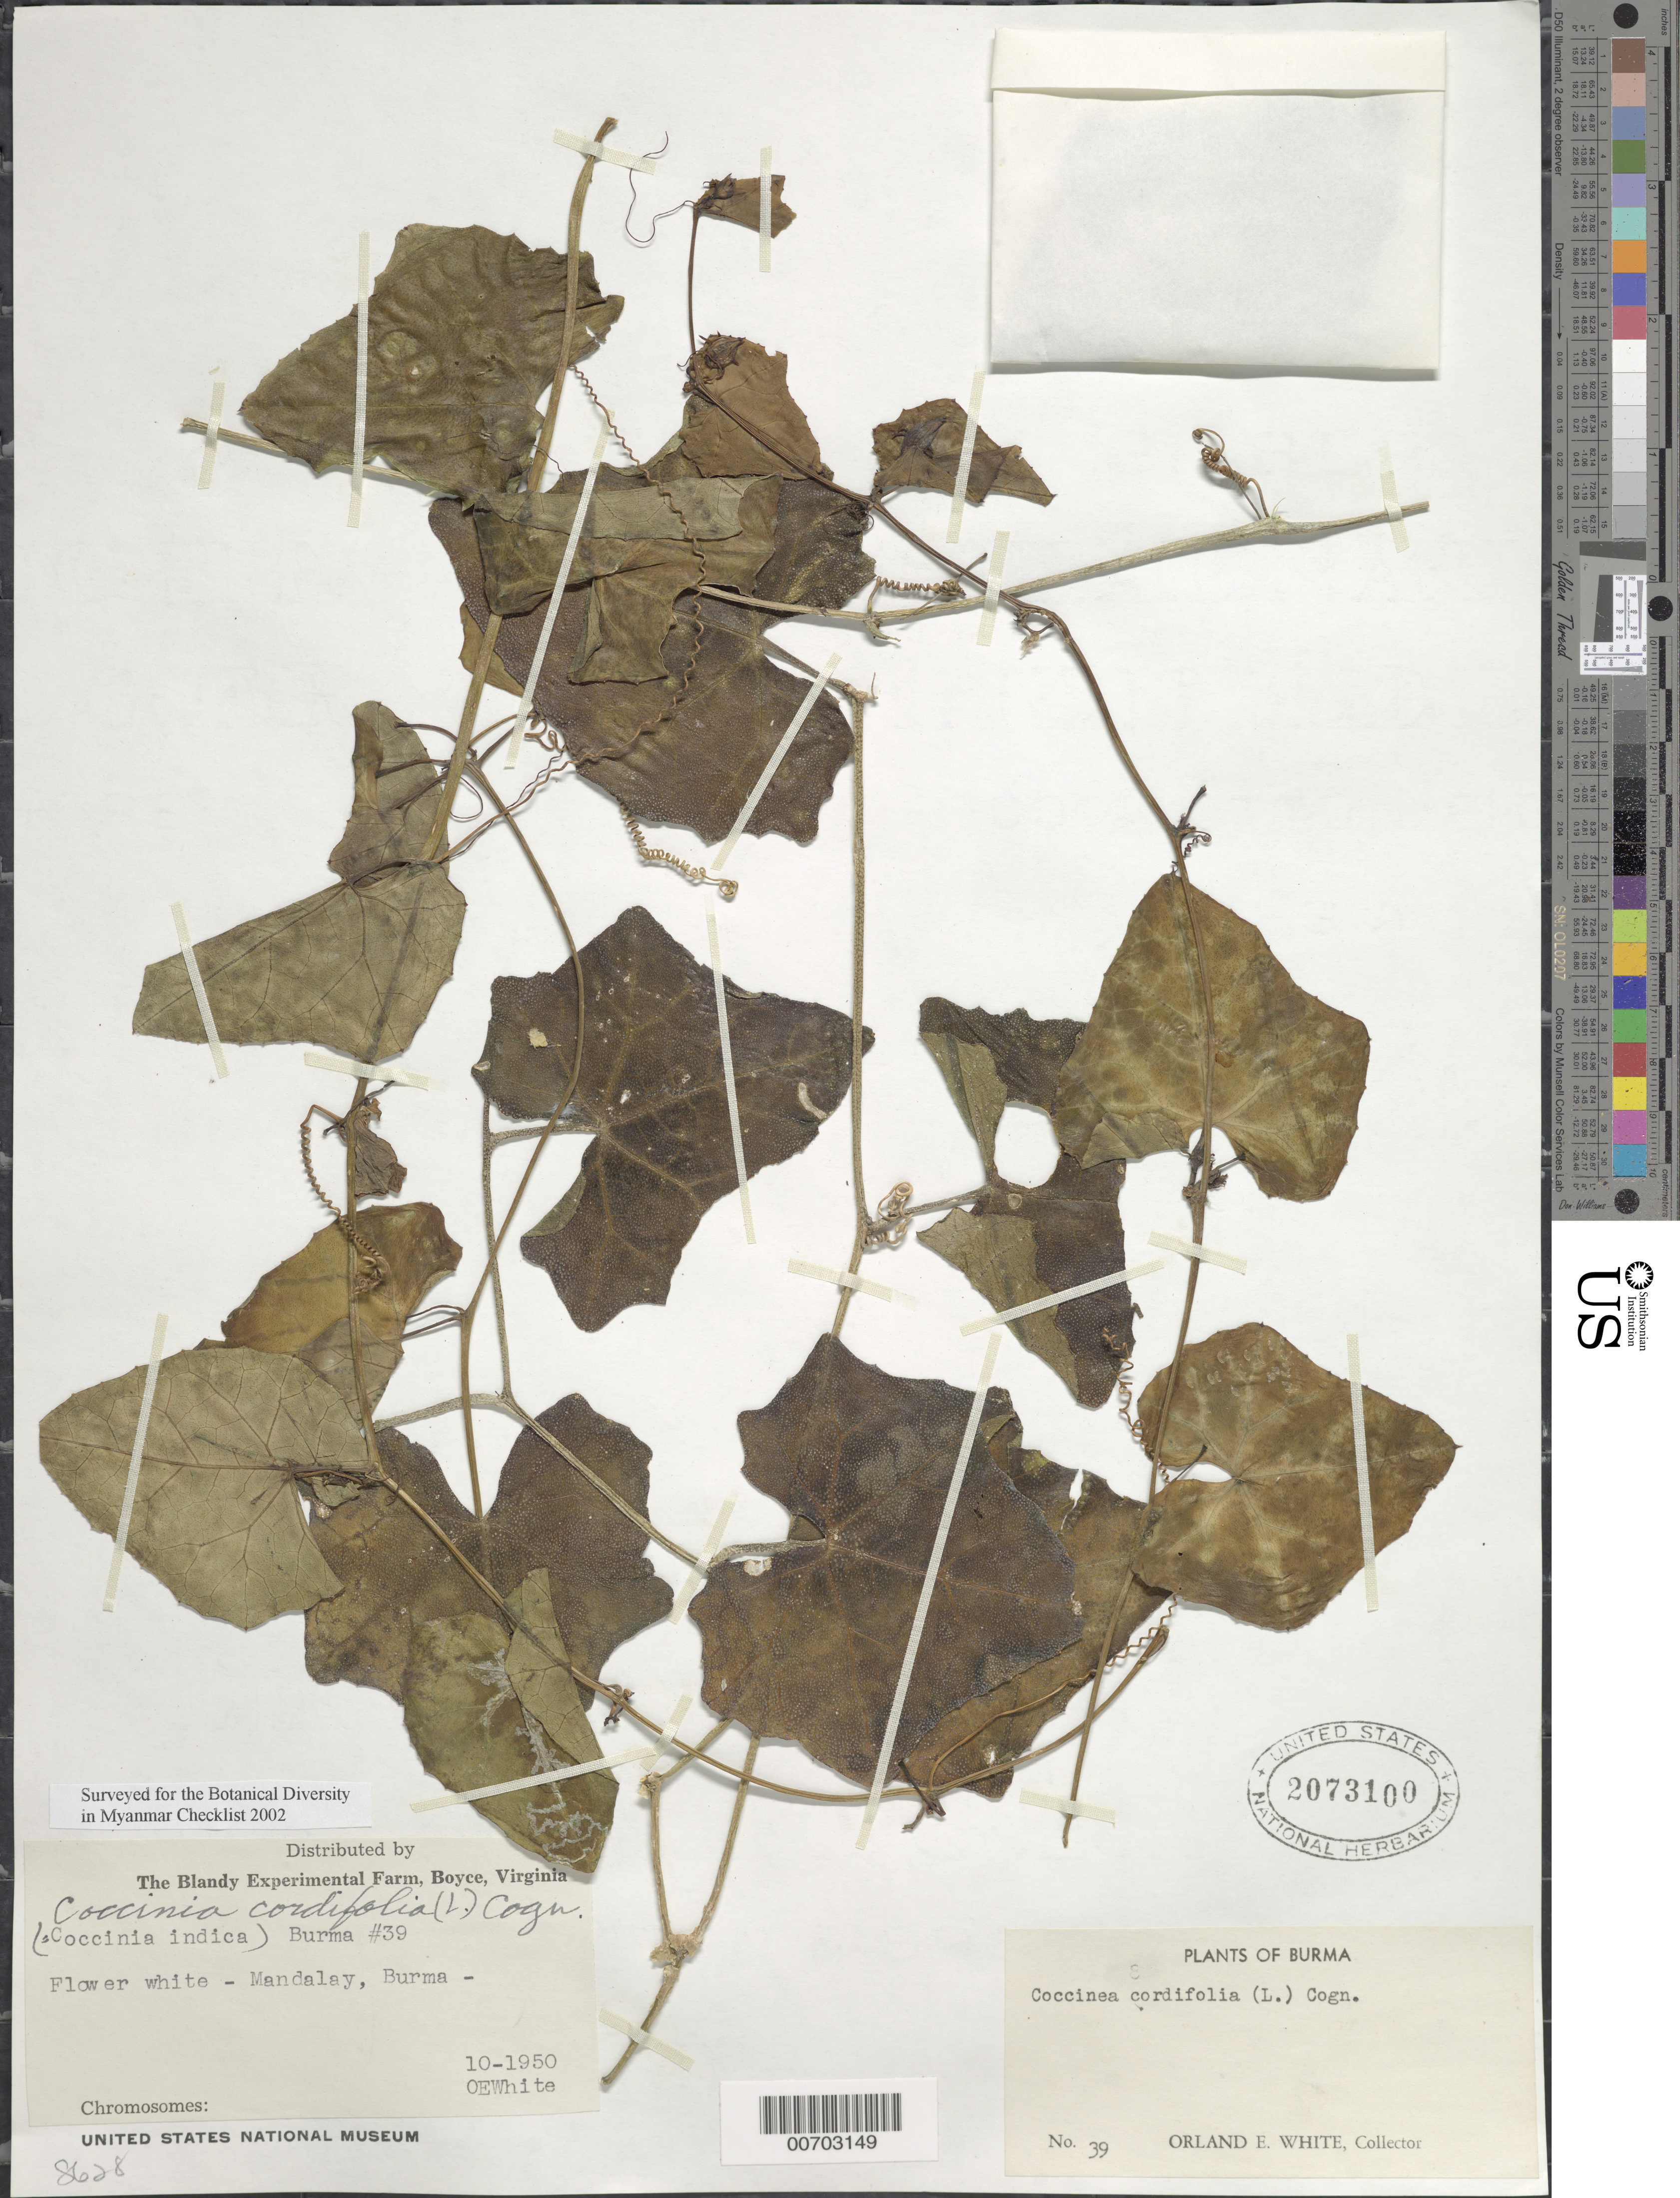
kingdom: Plantae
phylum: Tracheophyta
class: Magnoliopsida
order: Cucurbitales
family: Cucurbitaceae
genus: Coccinia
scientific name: Coccinia cordifolia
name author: (L.) Cogn.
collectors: O. E. White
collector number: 39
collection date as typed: Oct 1950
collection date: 1950-10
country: Myanmar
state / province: Mandalay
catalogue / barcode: US 2073100